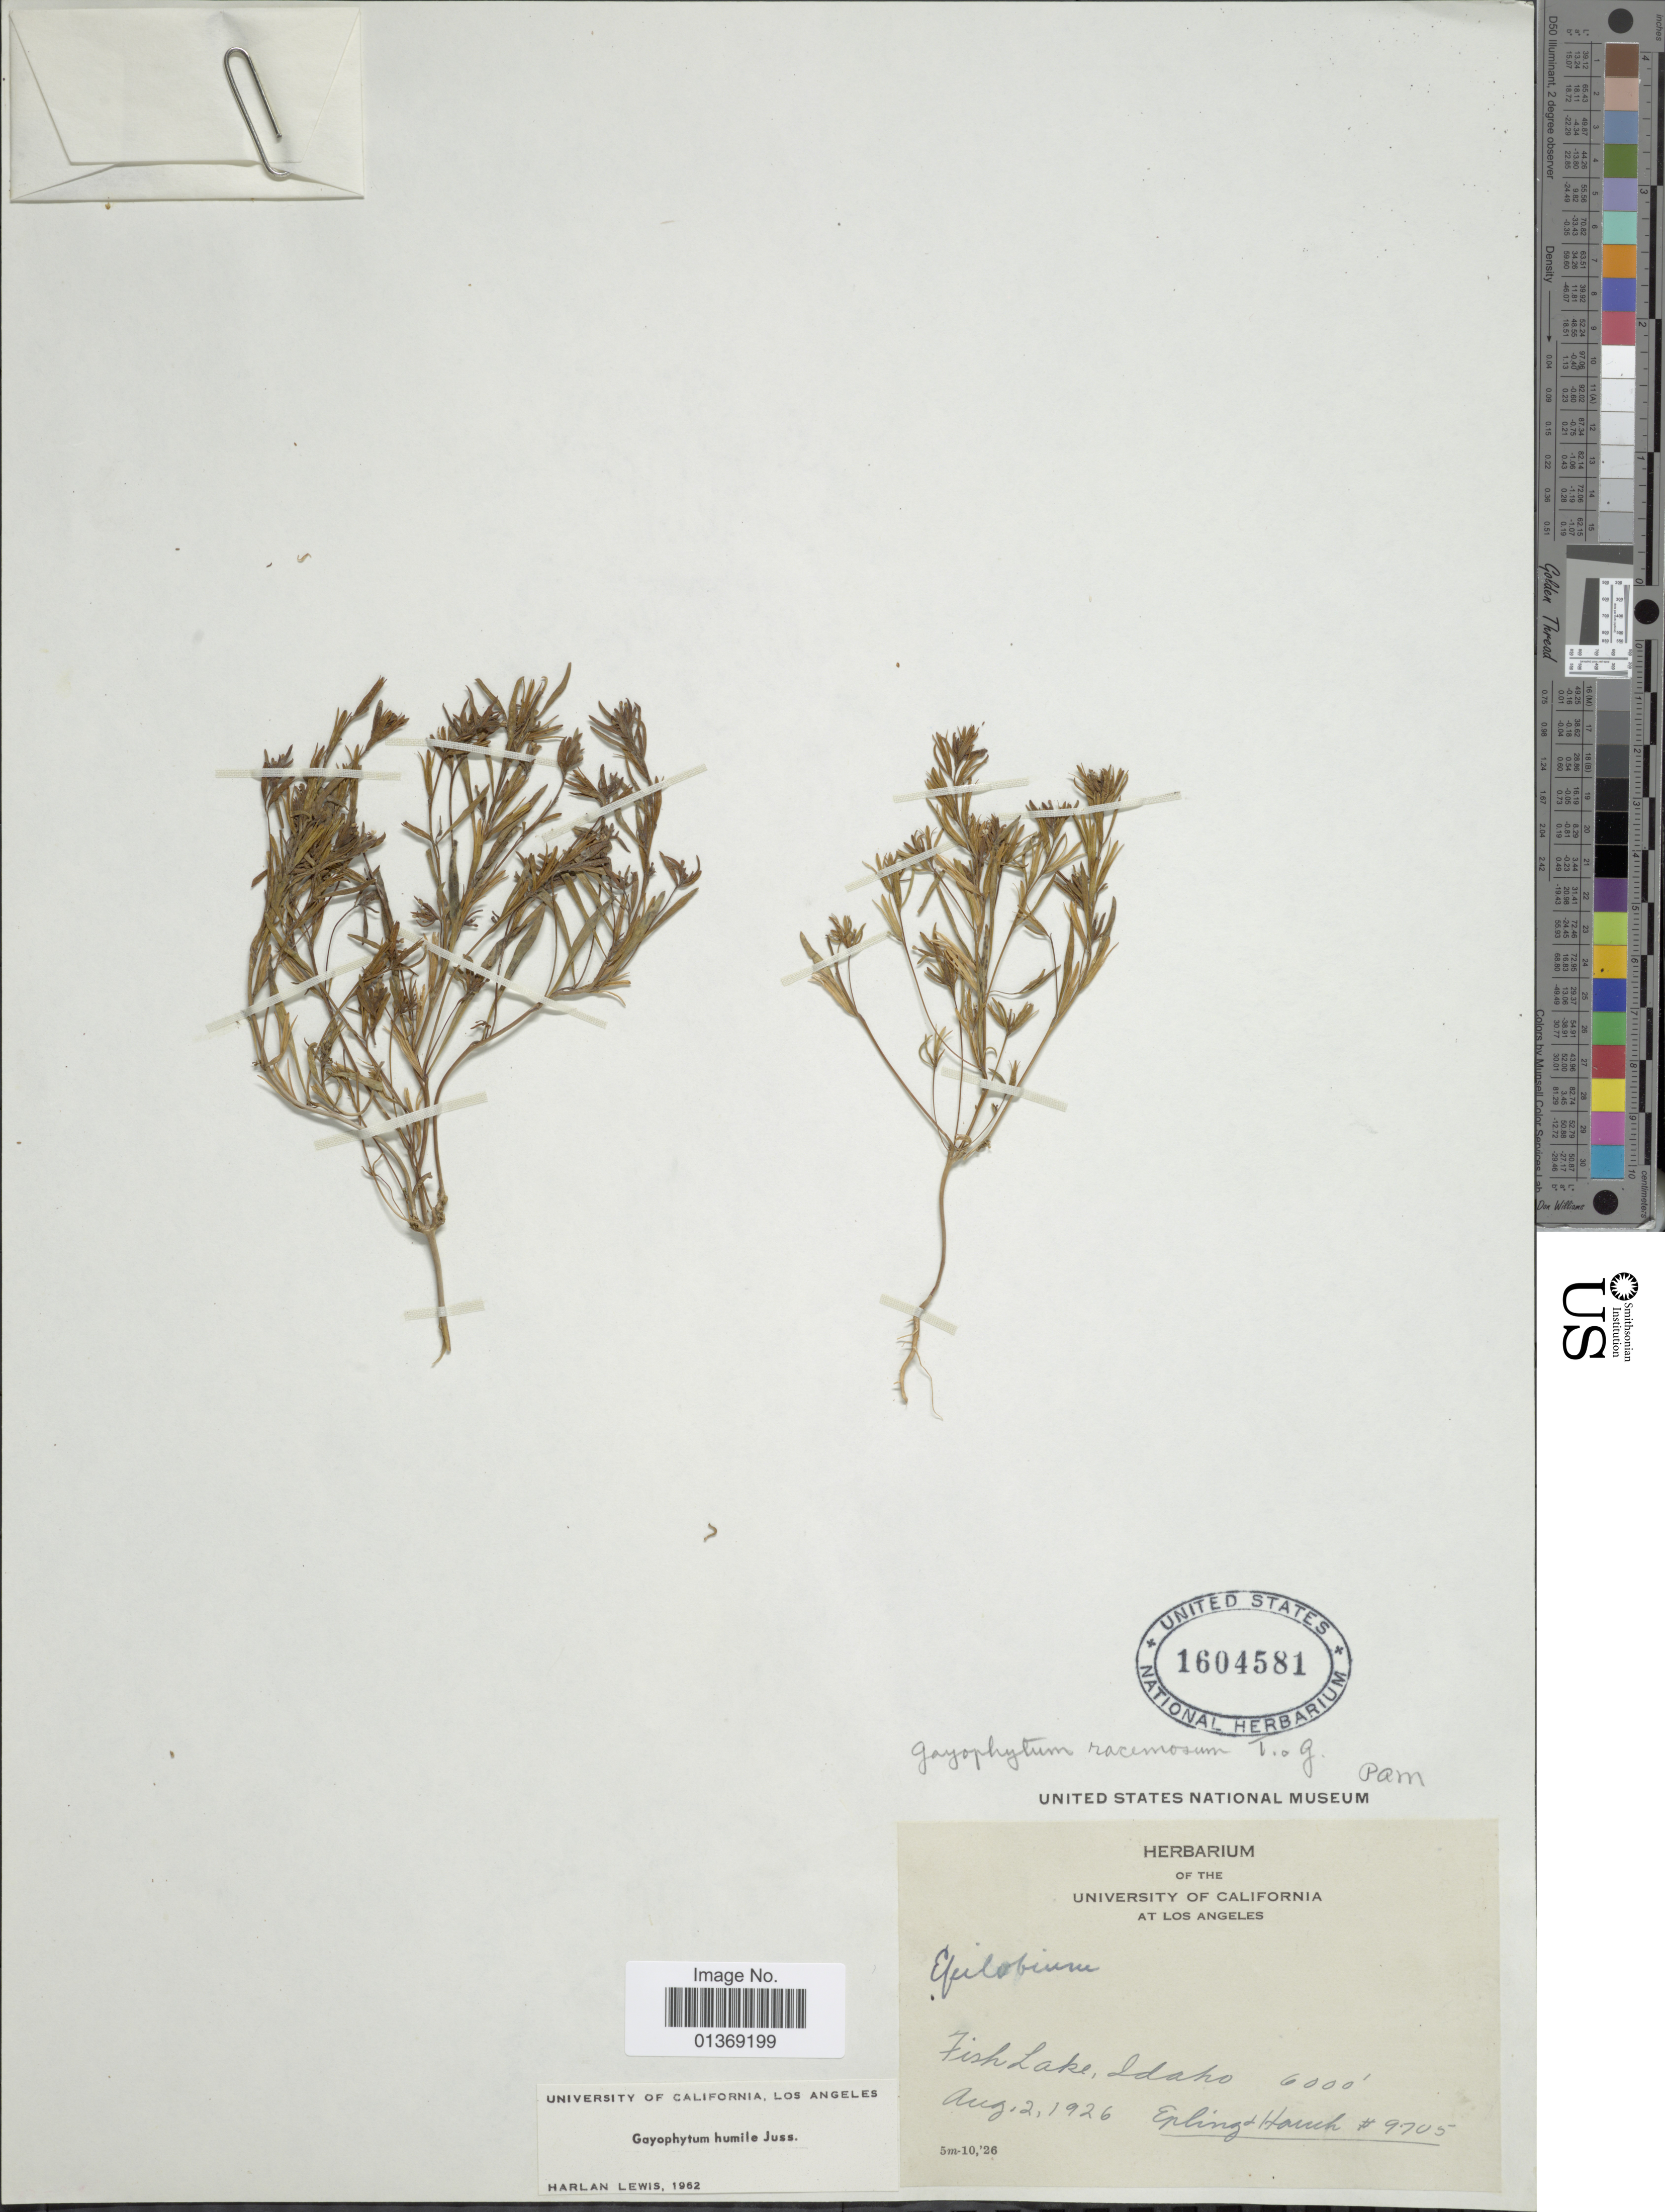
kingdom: Plantae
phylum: Tracheophyta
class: Magnoliopsida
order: Myrtales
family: Onagraceae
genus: Gayophytum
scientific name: Gayophytum humile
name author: A. Juss.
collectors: -- Epling & -. Hauch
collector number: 9705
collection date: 1926-08-02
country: United States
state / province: Idaho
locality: Fish Lake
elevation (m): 1829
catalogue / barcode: US 1604581